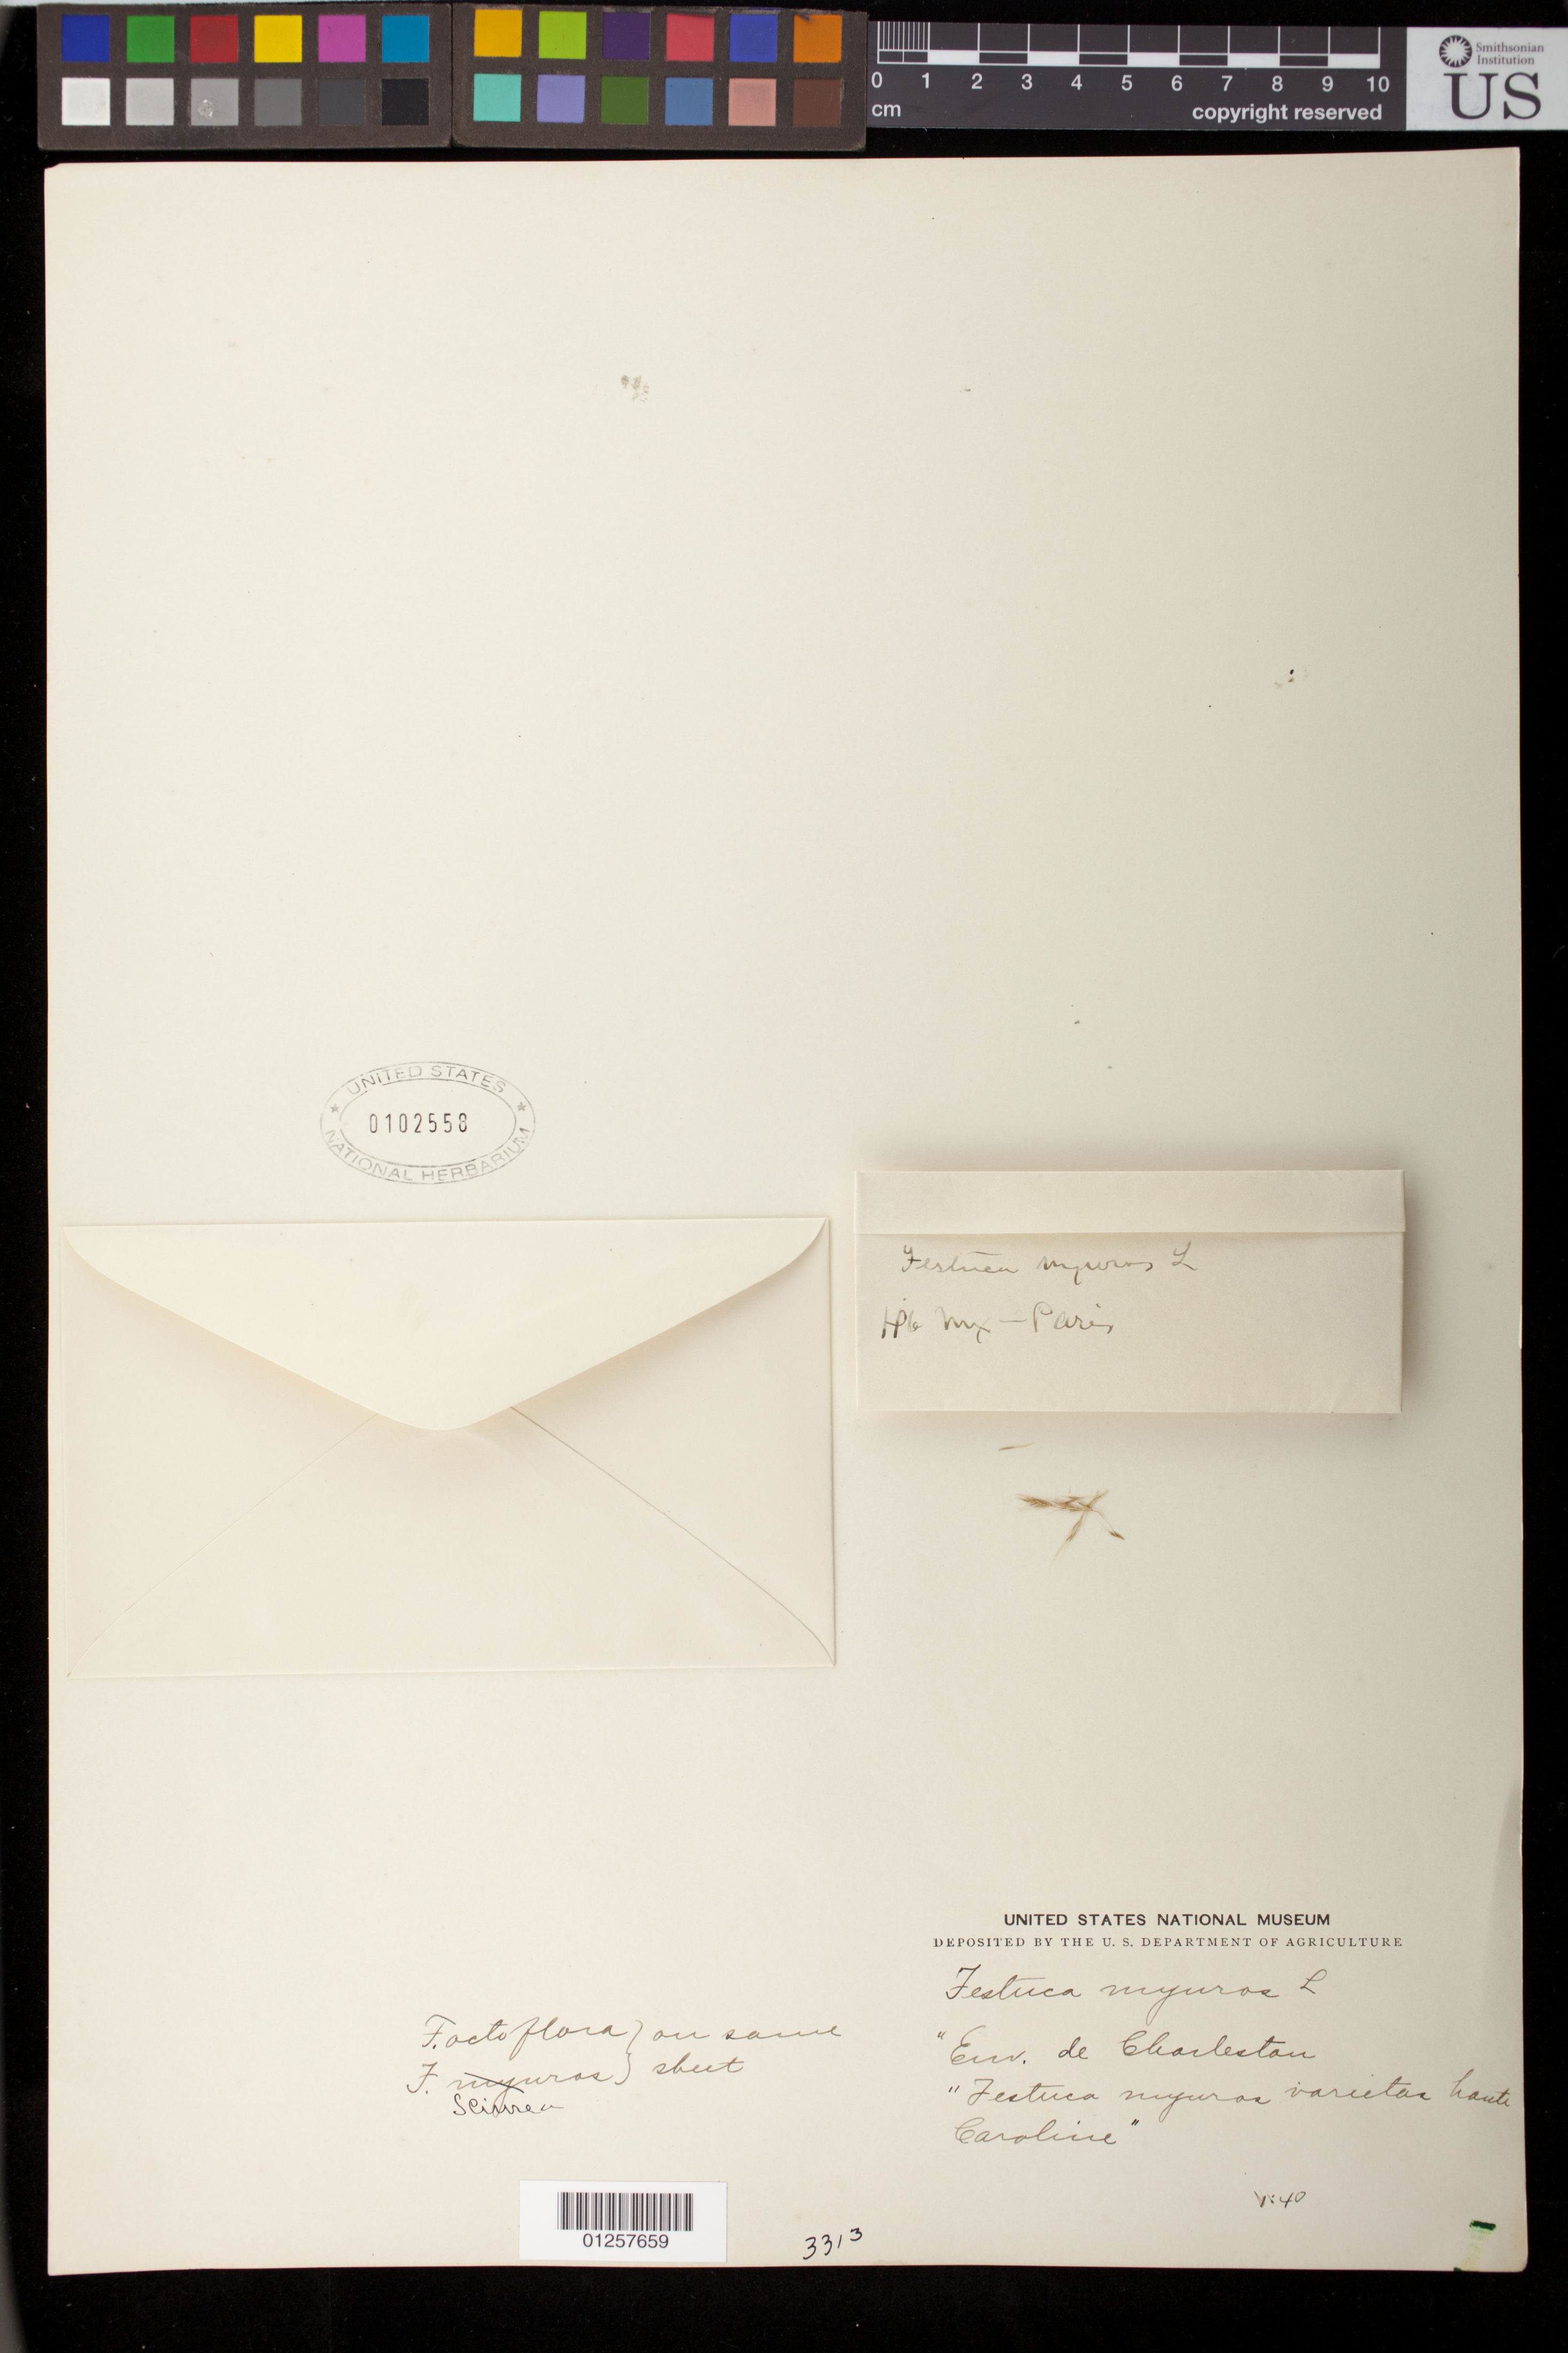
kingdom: Plantae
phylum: Tracheophyta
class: Liliopsida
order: Poales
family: Poaceae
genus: Festuca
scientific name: Festuca myuros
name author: L.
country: United States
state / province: South Carolina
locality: Env. de Charleston.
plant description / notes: Fragmentary material of (type?) specimen ex herb. Paris. [Not a type of any name that I can determine]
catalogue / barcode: US 102558